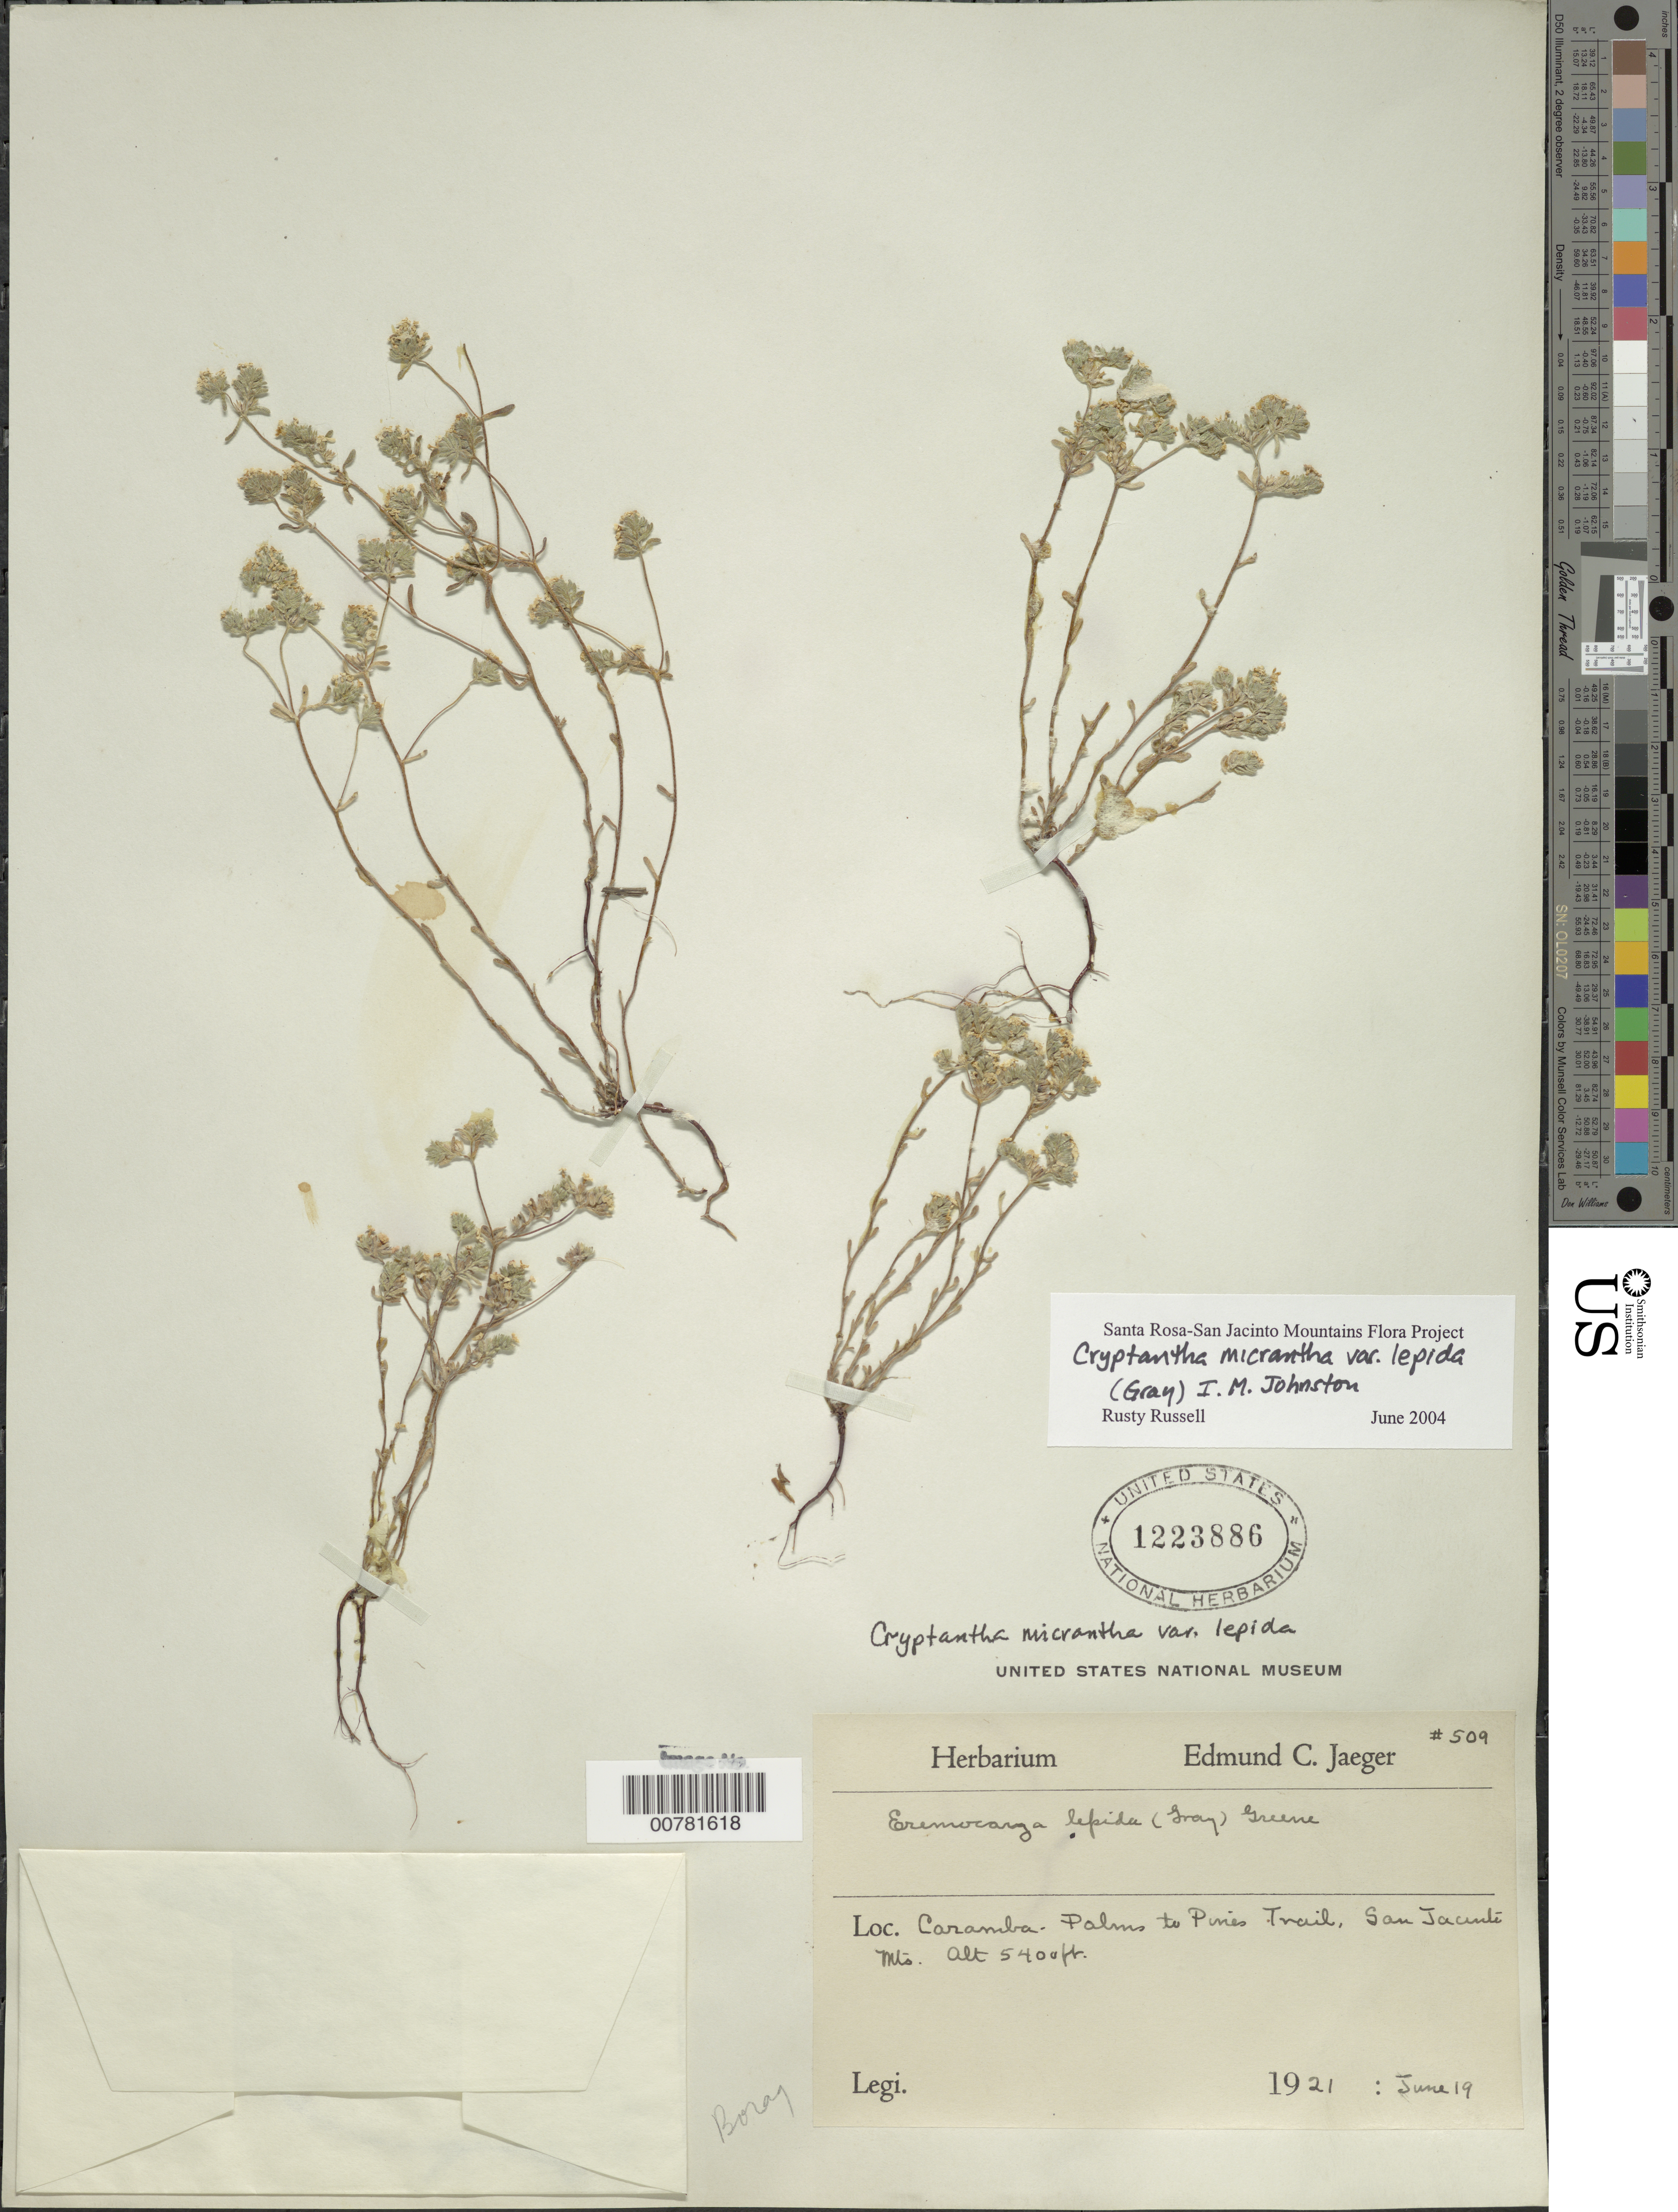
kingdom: Plantae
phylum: Tracheophyta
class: Magnoliopsida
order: Boraginales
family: Boraginaceae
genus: Cryptantha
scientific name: Cryptantha micrantha var. lepida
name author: (A. Gray) I.M. Johnst.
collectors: E. Jaeger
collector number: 509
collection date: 1921-06-19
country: United States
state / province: California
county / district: Riverside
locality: Caramba, Palms to Pines Trail, San Jacinto Mts.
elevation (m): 1646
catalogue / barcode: US 1223886